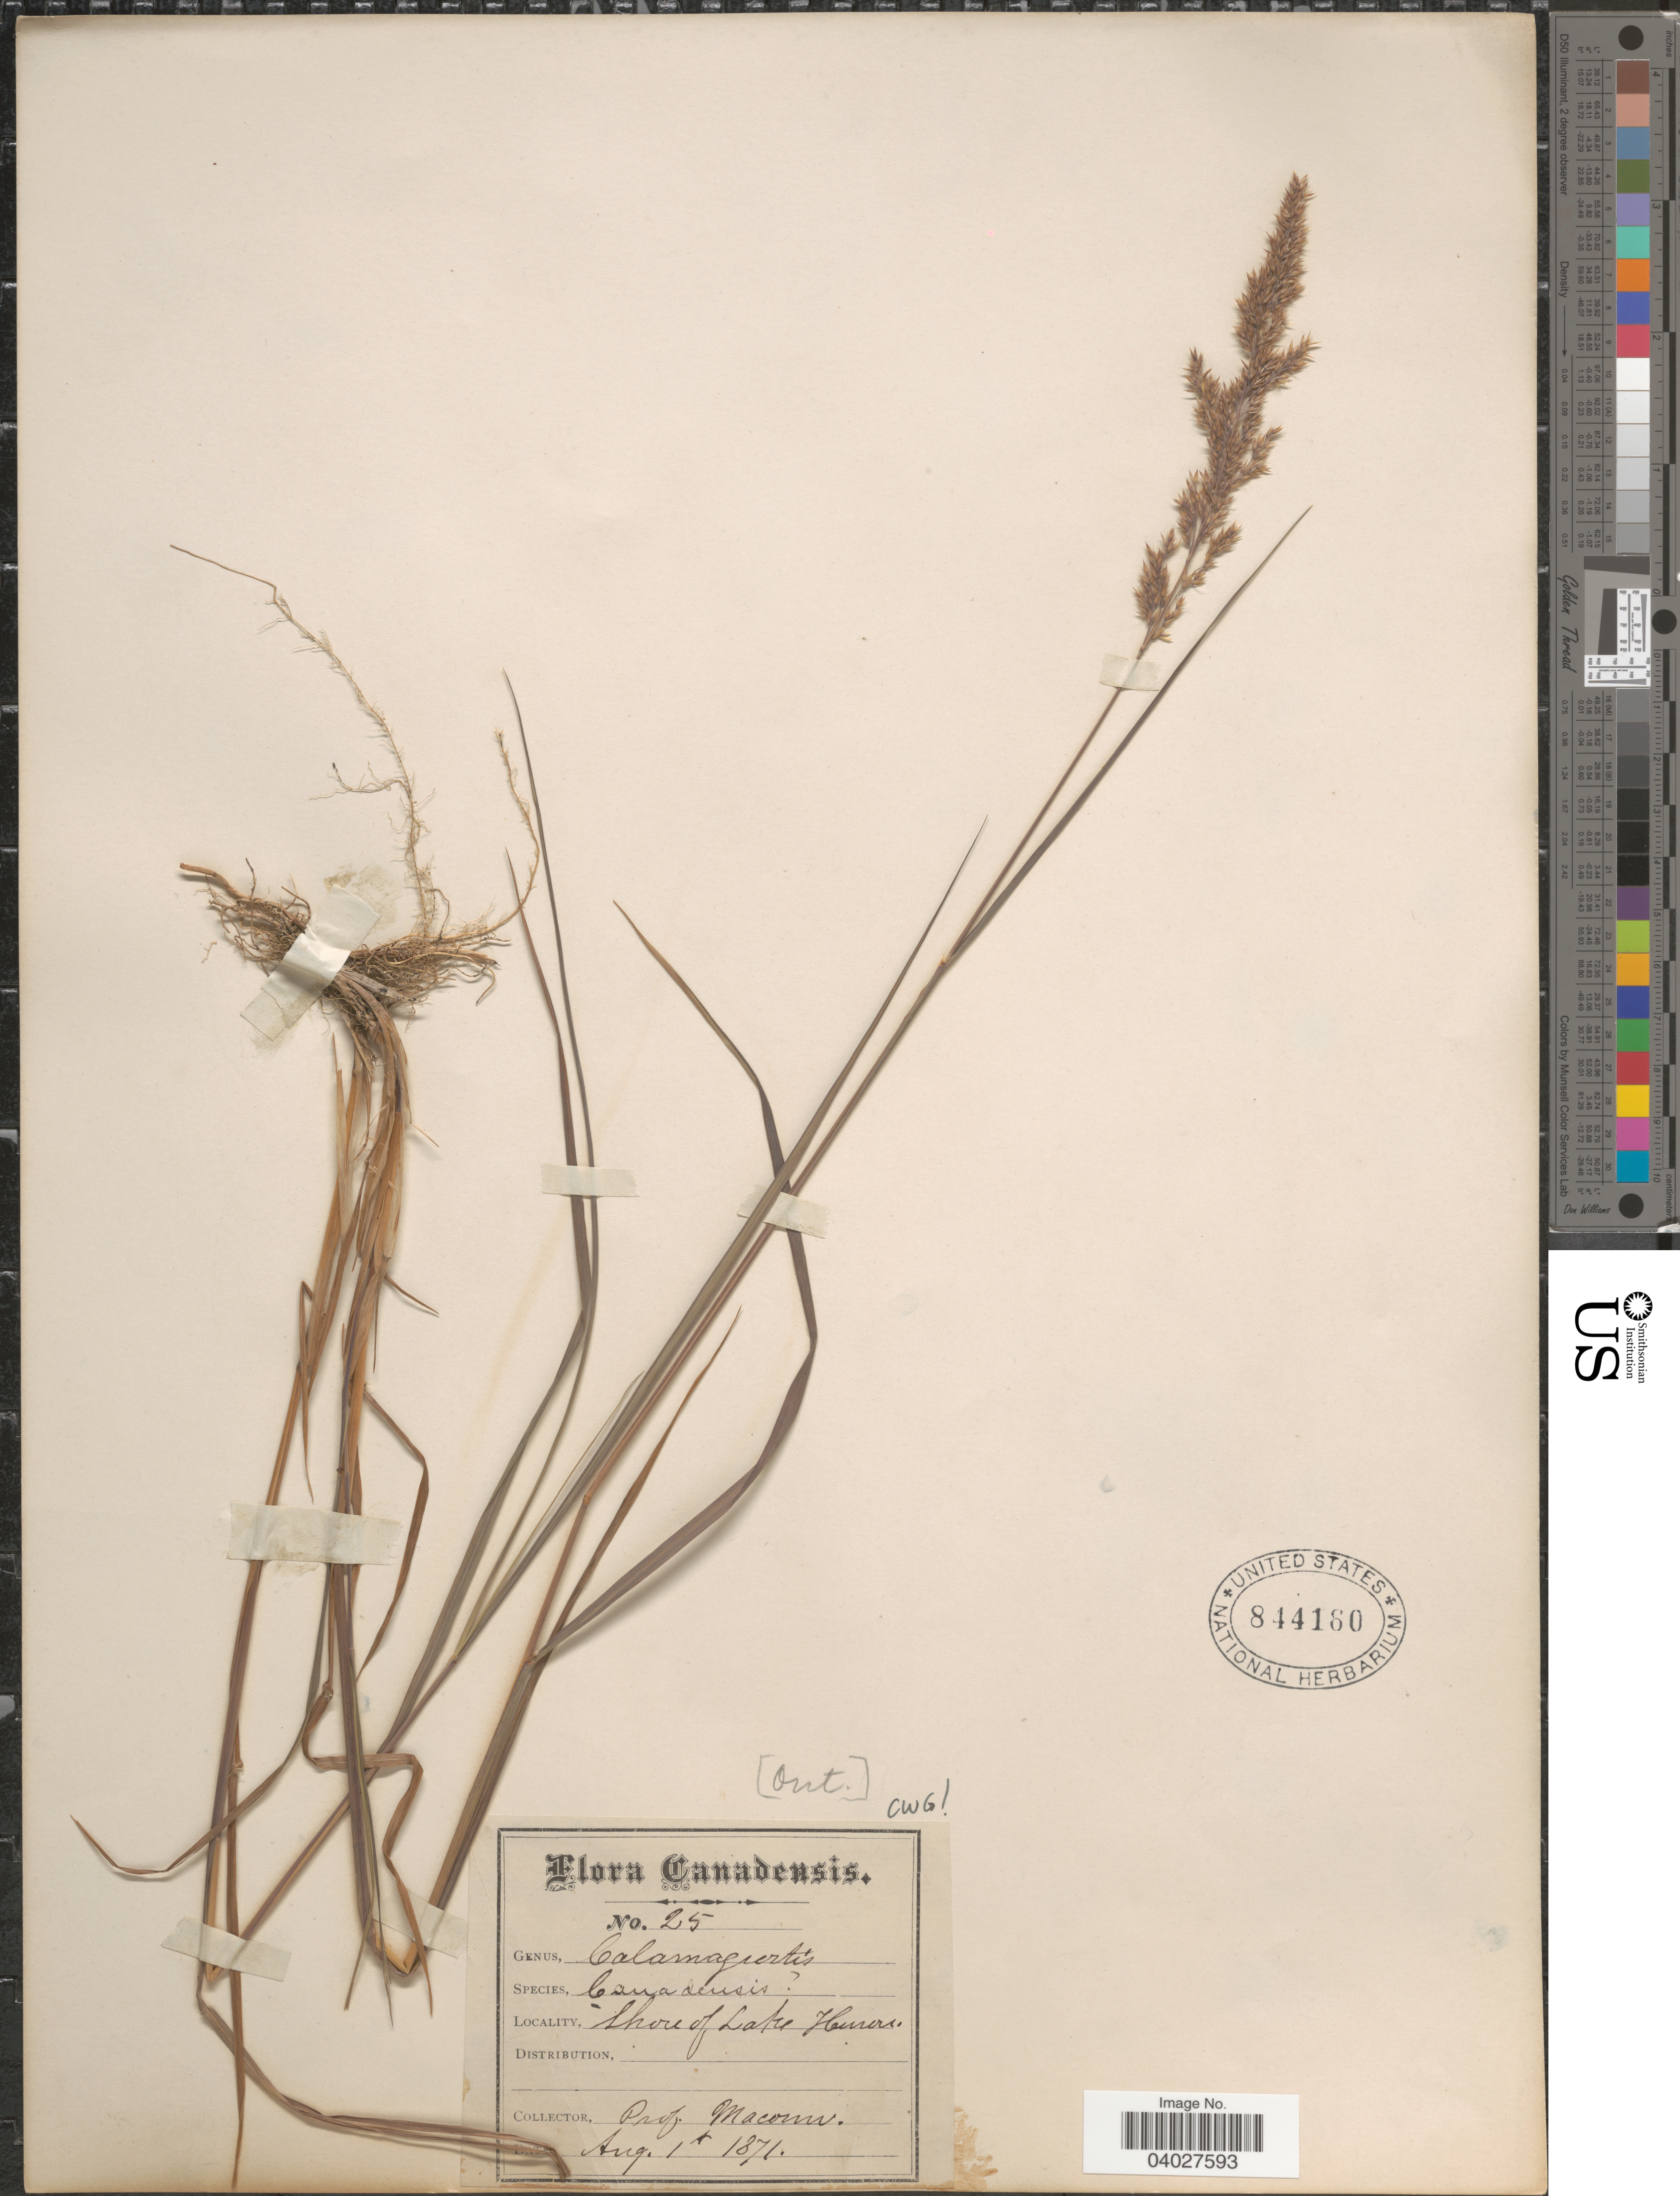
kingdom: Plantae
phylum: Tracheophyta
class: Liliopsida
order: Poales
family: Poaceae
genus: Calamagrostis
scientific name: Calamagrostis canadensis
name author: (Michx.) P. Beauv.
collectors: -- Macoun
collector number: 25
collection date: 1871-08-01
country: Canada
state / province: Ontario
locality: Shore of Lake Huron.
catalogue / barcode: US 844160